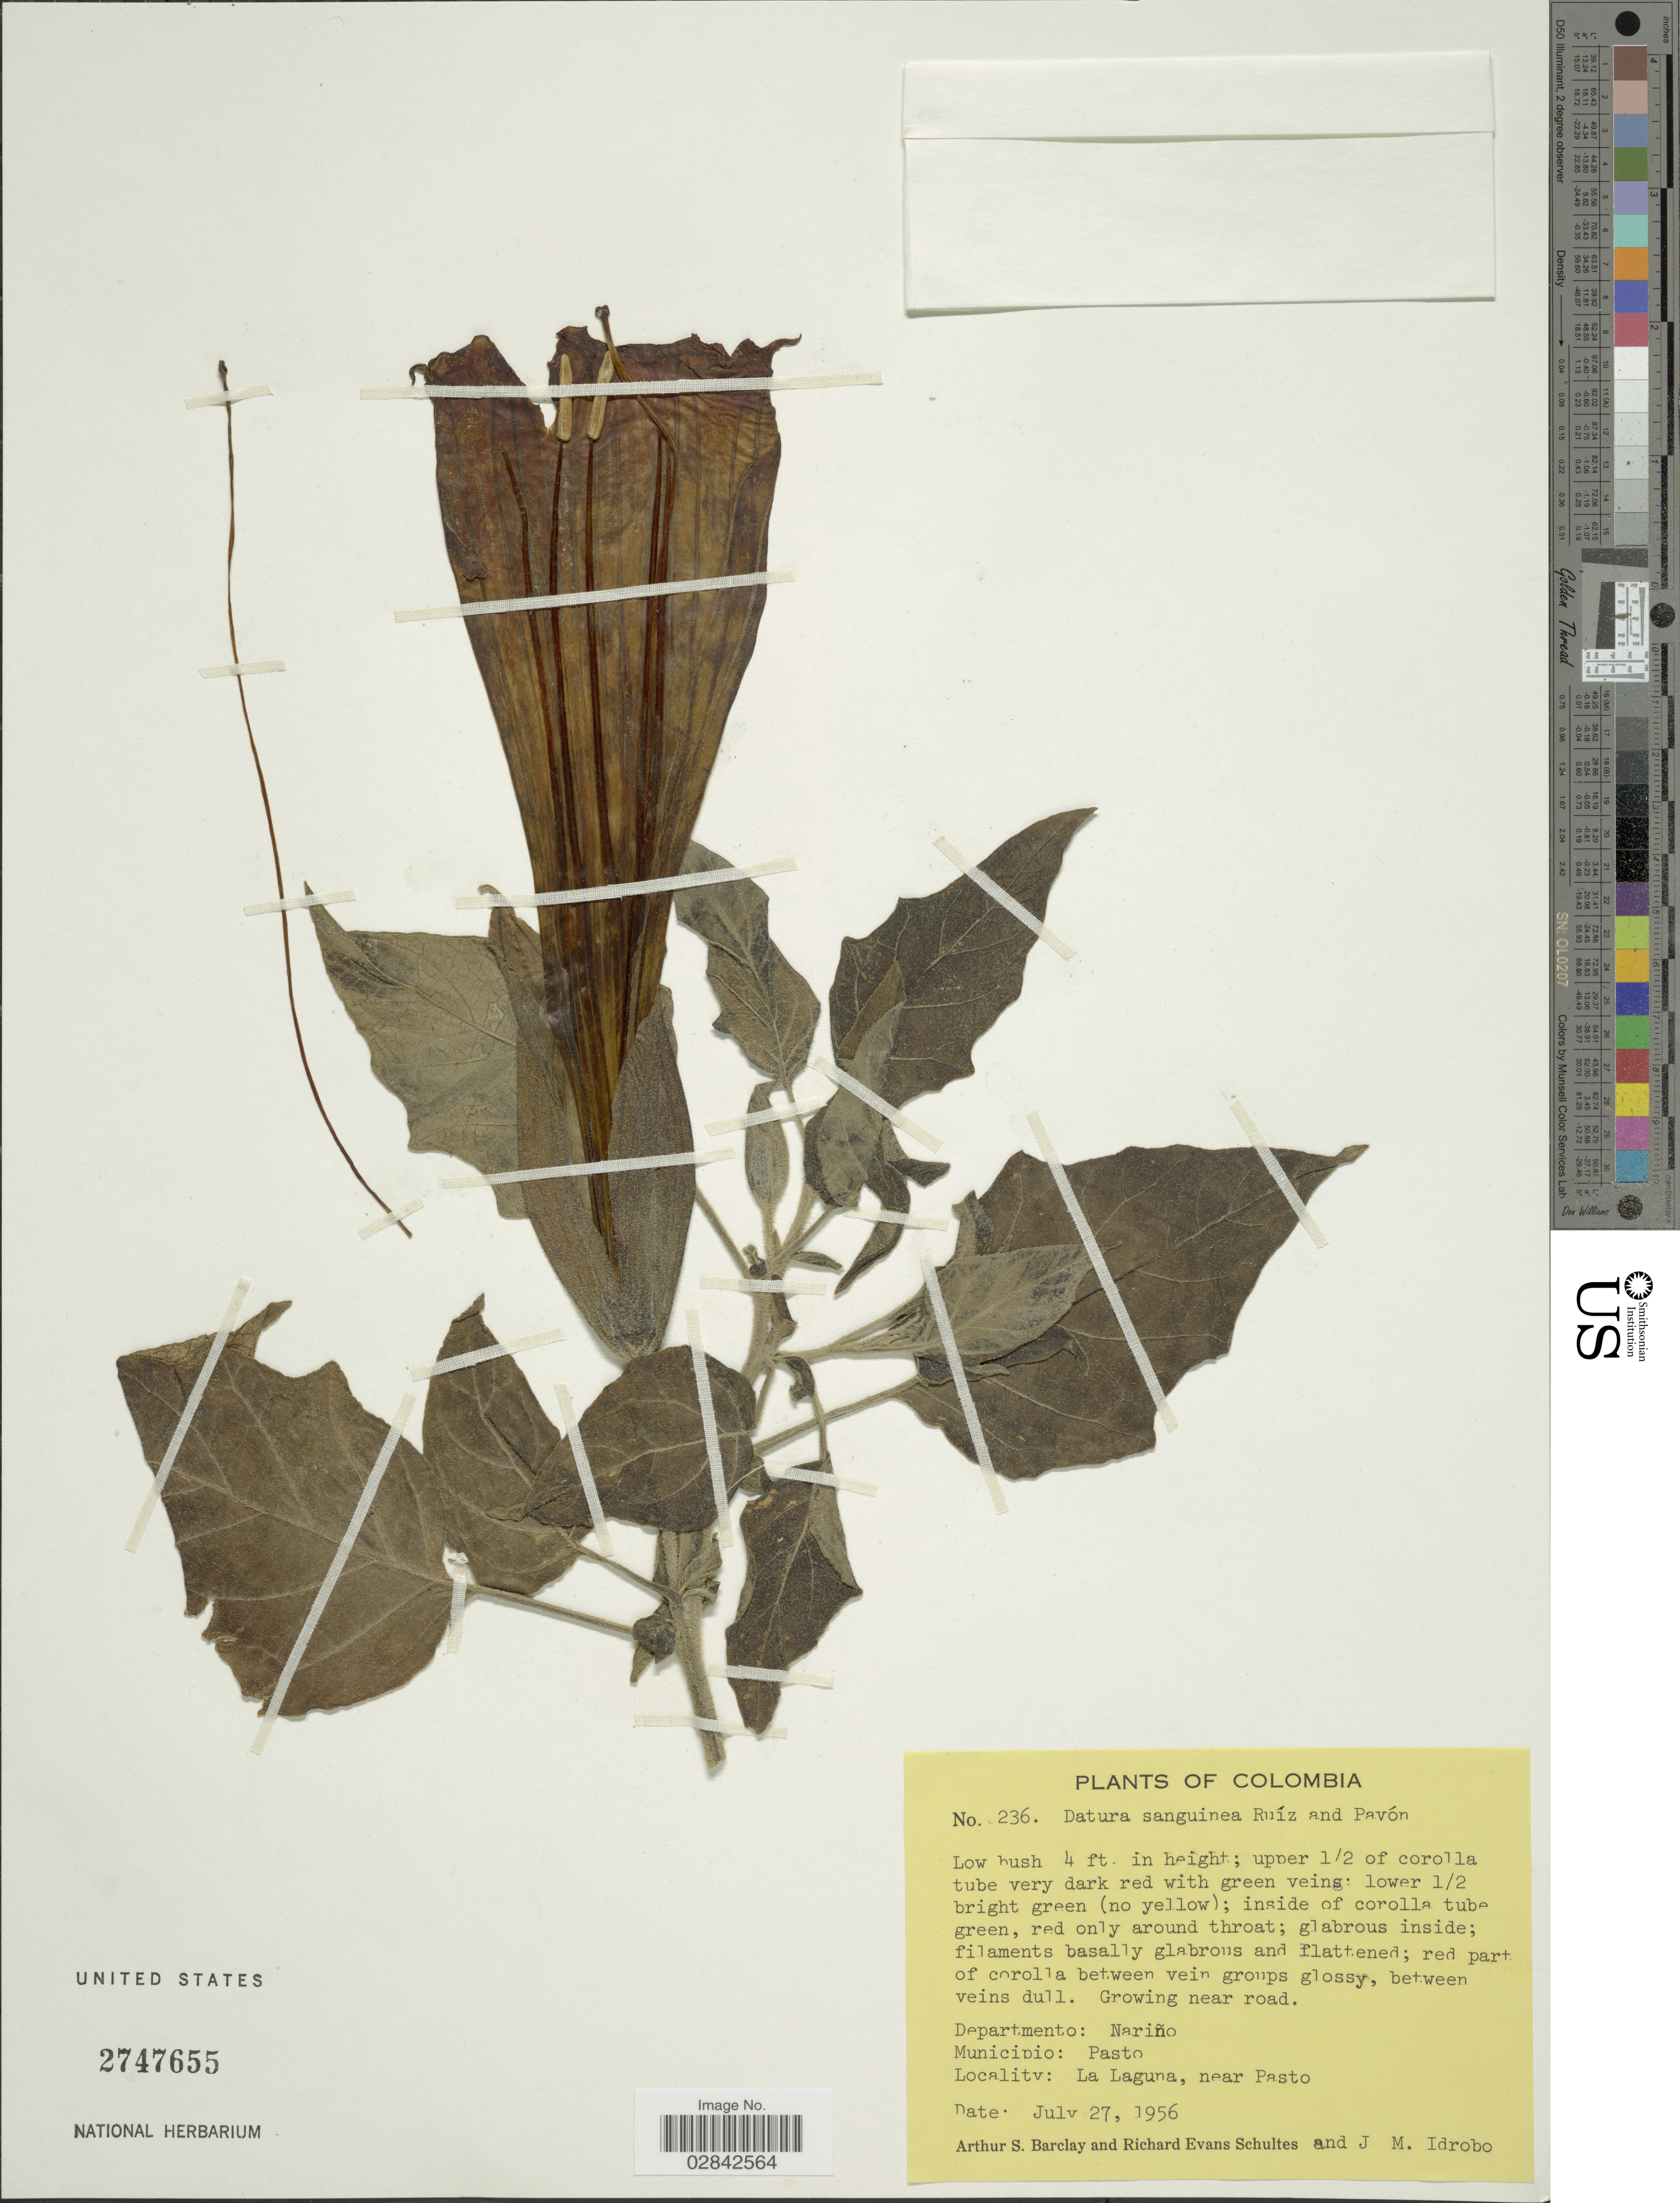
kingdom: Plantae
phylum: Tracheophyta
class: Magnoliopsida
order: Solanales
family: Solanaceae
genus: Brugmansia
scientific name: Brugmansia sanguinea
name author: (Ruiz & Pav.) D. Don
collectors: A. S. Barclay, R. E. Schultes & J. M. Idrobo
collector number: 236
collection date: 1956-07-27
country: Colombia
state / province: Nariño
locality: Departmento: Nariño. Municipio: Pasto. La Laguna, near Pasto.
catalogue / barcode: US 2747655